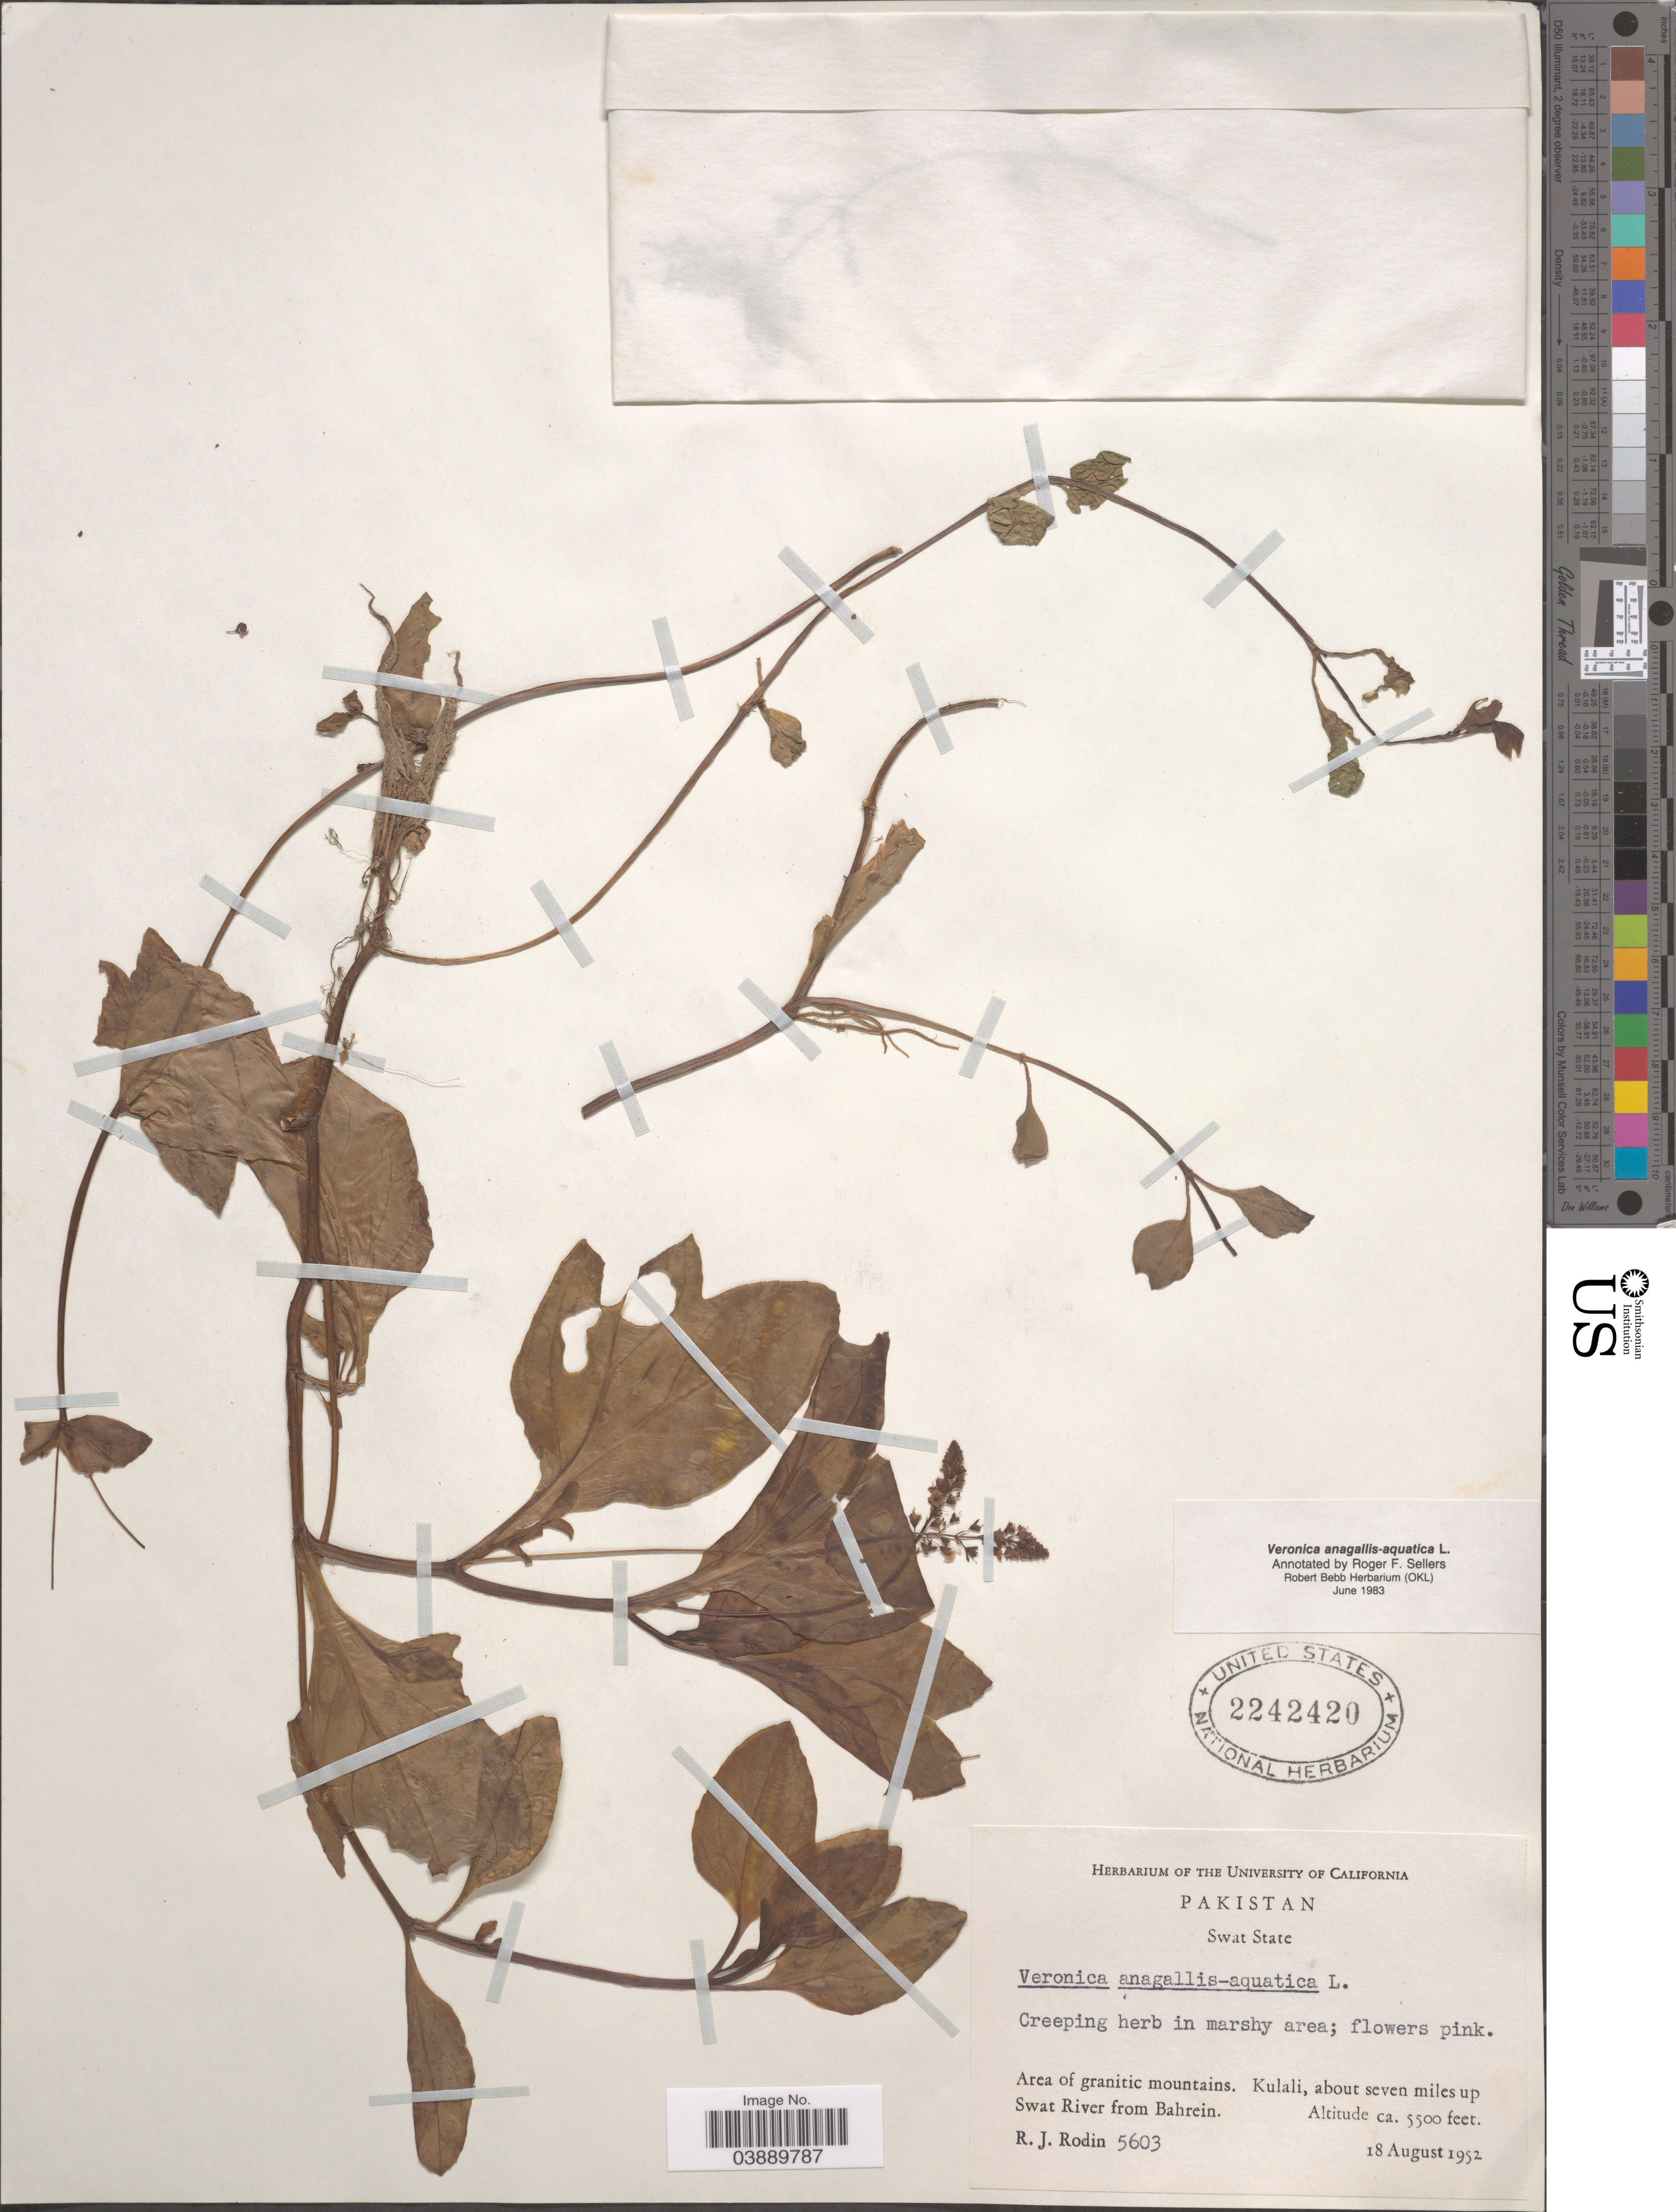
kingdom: Plantae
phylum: Tracheophyta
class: Magnoliopsida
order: Lamiales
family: Plantaginaceae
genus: Veronica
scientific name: Veronica anagallis-aquatica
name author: L.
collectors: R. J. Rodin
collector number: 5603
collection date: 1952-08-18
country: Pakistan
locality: Swat State. Kulali, about seven miles up Swat River from Bahrein.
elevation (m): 1676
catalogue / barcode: US 2242420